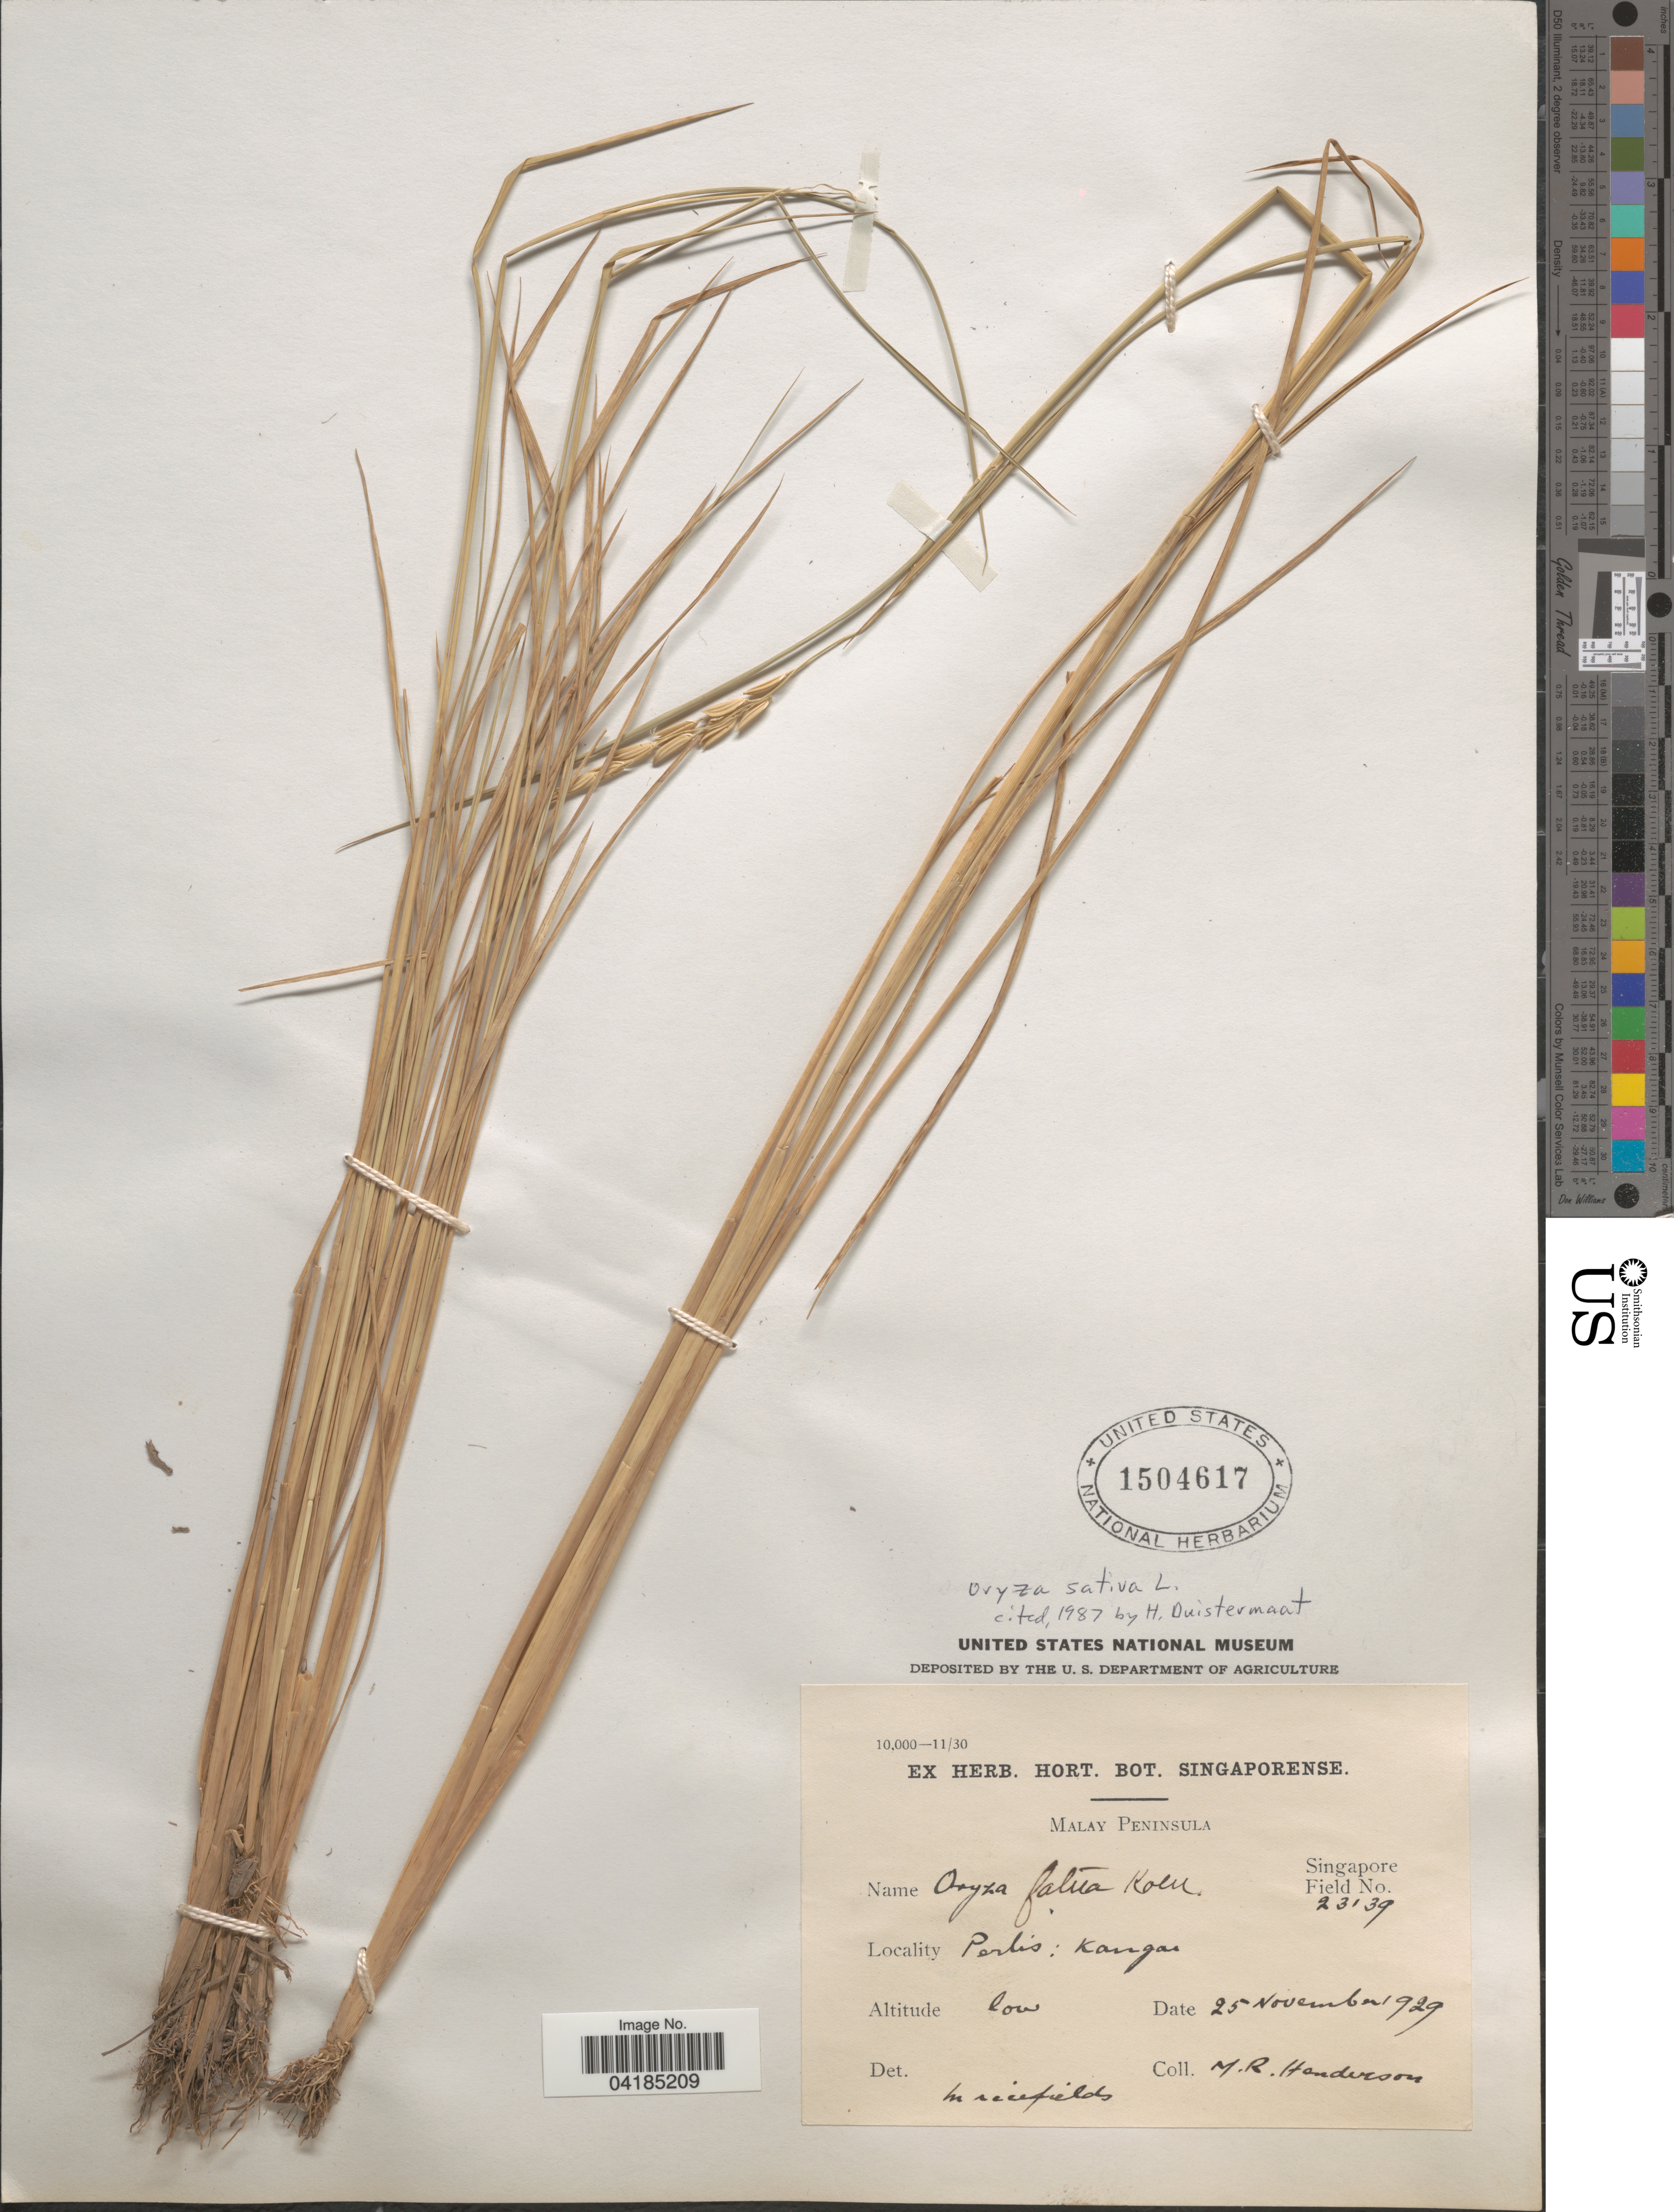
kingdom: Plantae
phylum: Tracheophyta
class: Liliopsida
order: Poales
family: Poaceae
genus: Oryza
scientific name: Oryza sativa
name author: L.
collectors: M. Henderson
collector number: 23139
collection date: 1929-11-25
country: Malaysia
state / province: Perlis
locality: Malay Peninsula. Perlis. Kangas.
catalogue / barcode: US 1504617